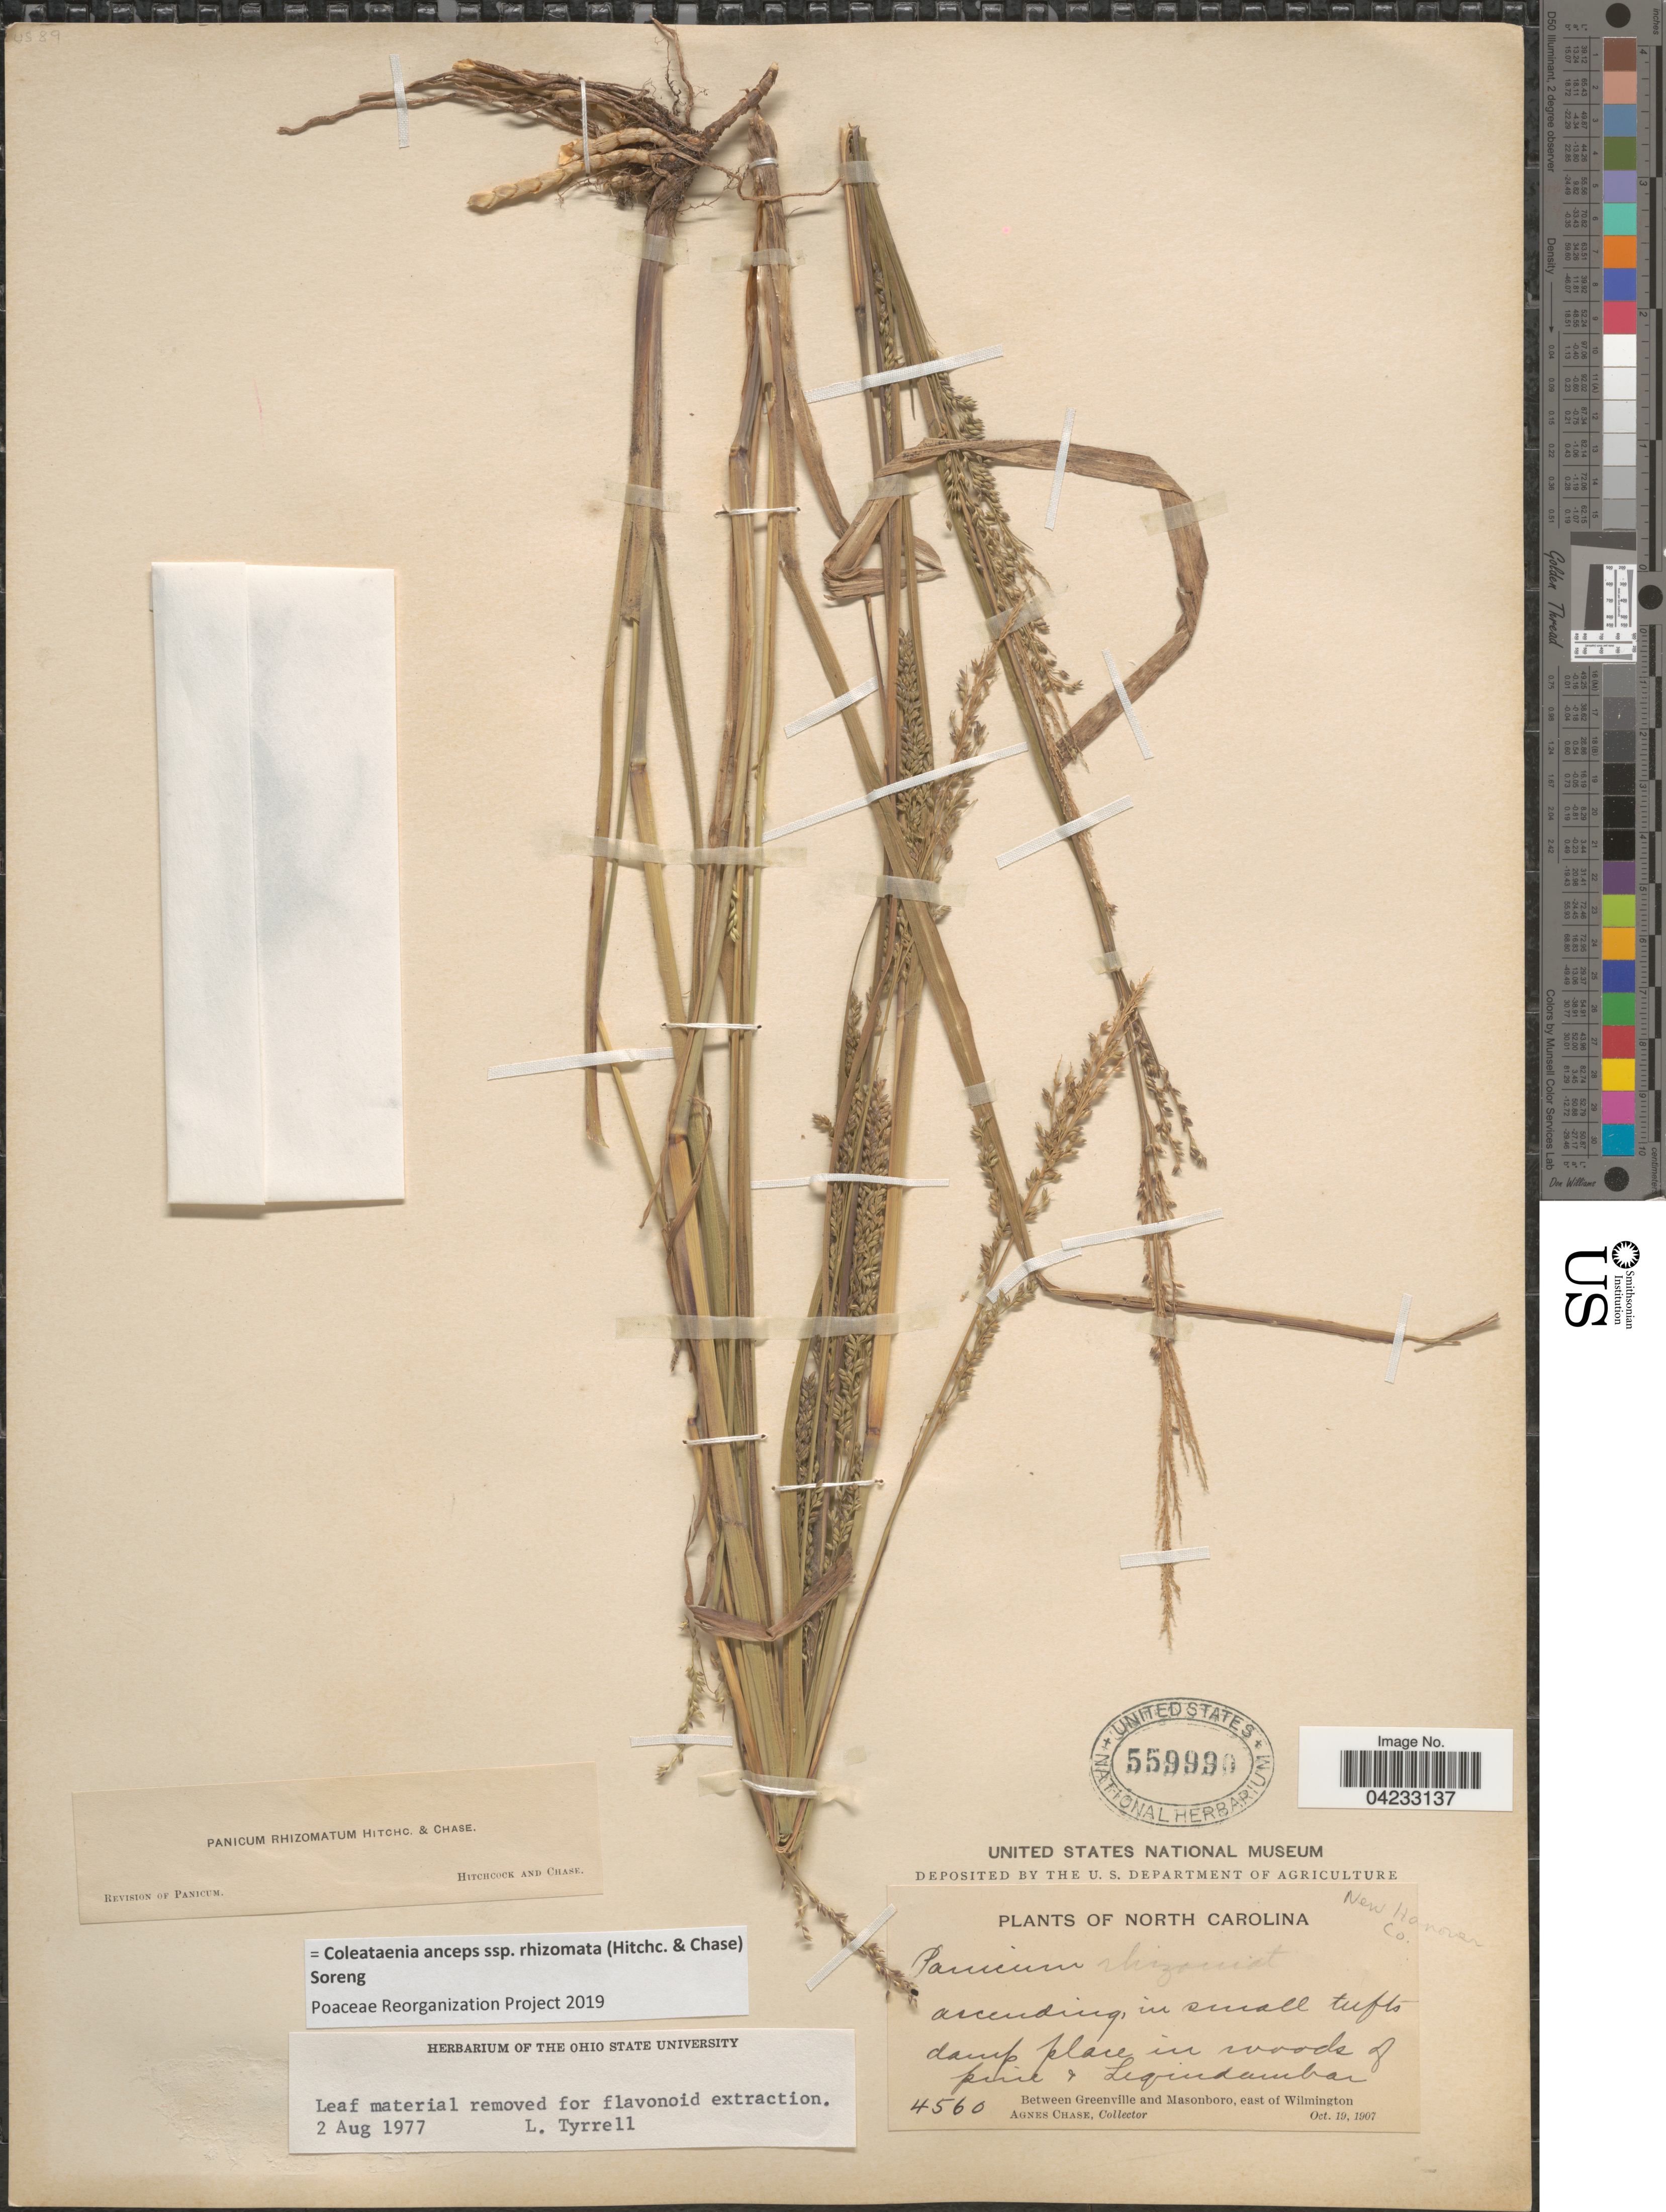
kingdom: Plantae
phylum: Tracheophyta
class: Liliopsida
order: Poales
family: Poaceae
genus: Coleataenia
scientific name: Coleataenia anceps subsp. rhizomata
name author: (Hitchc. & Chase) Soreng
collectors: A. Chase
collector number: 4560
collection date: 1907-10-19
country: United States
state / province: North Carolina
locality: New Hanover Co. Between Greenville and Masonboro, east of Wilmington.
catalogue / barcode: US 559990